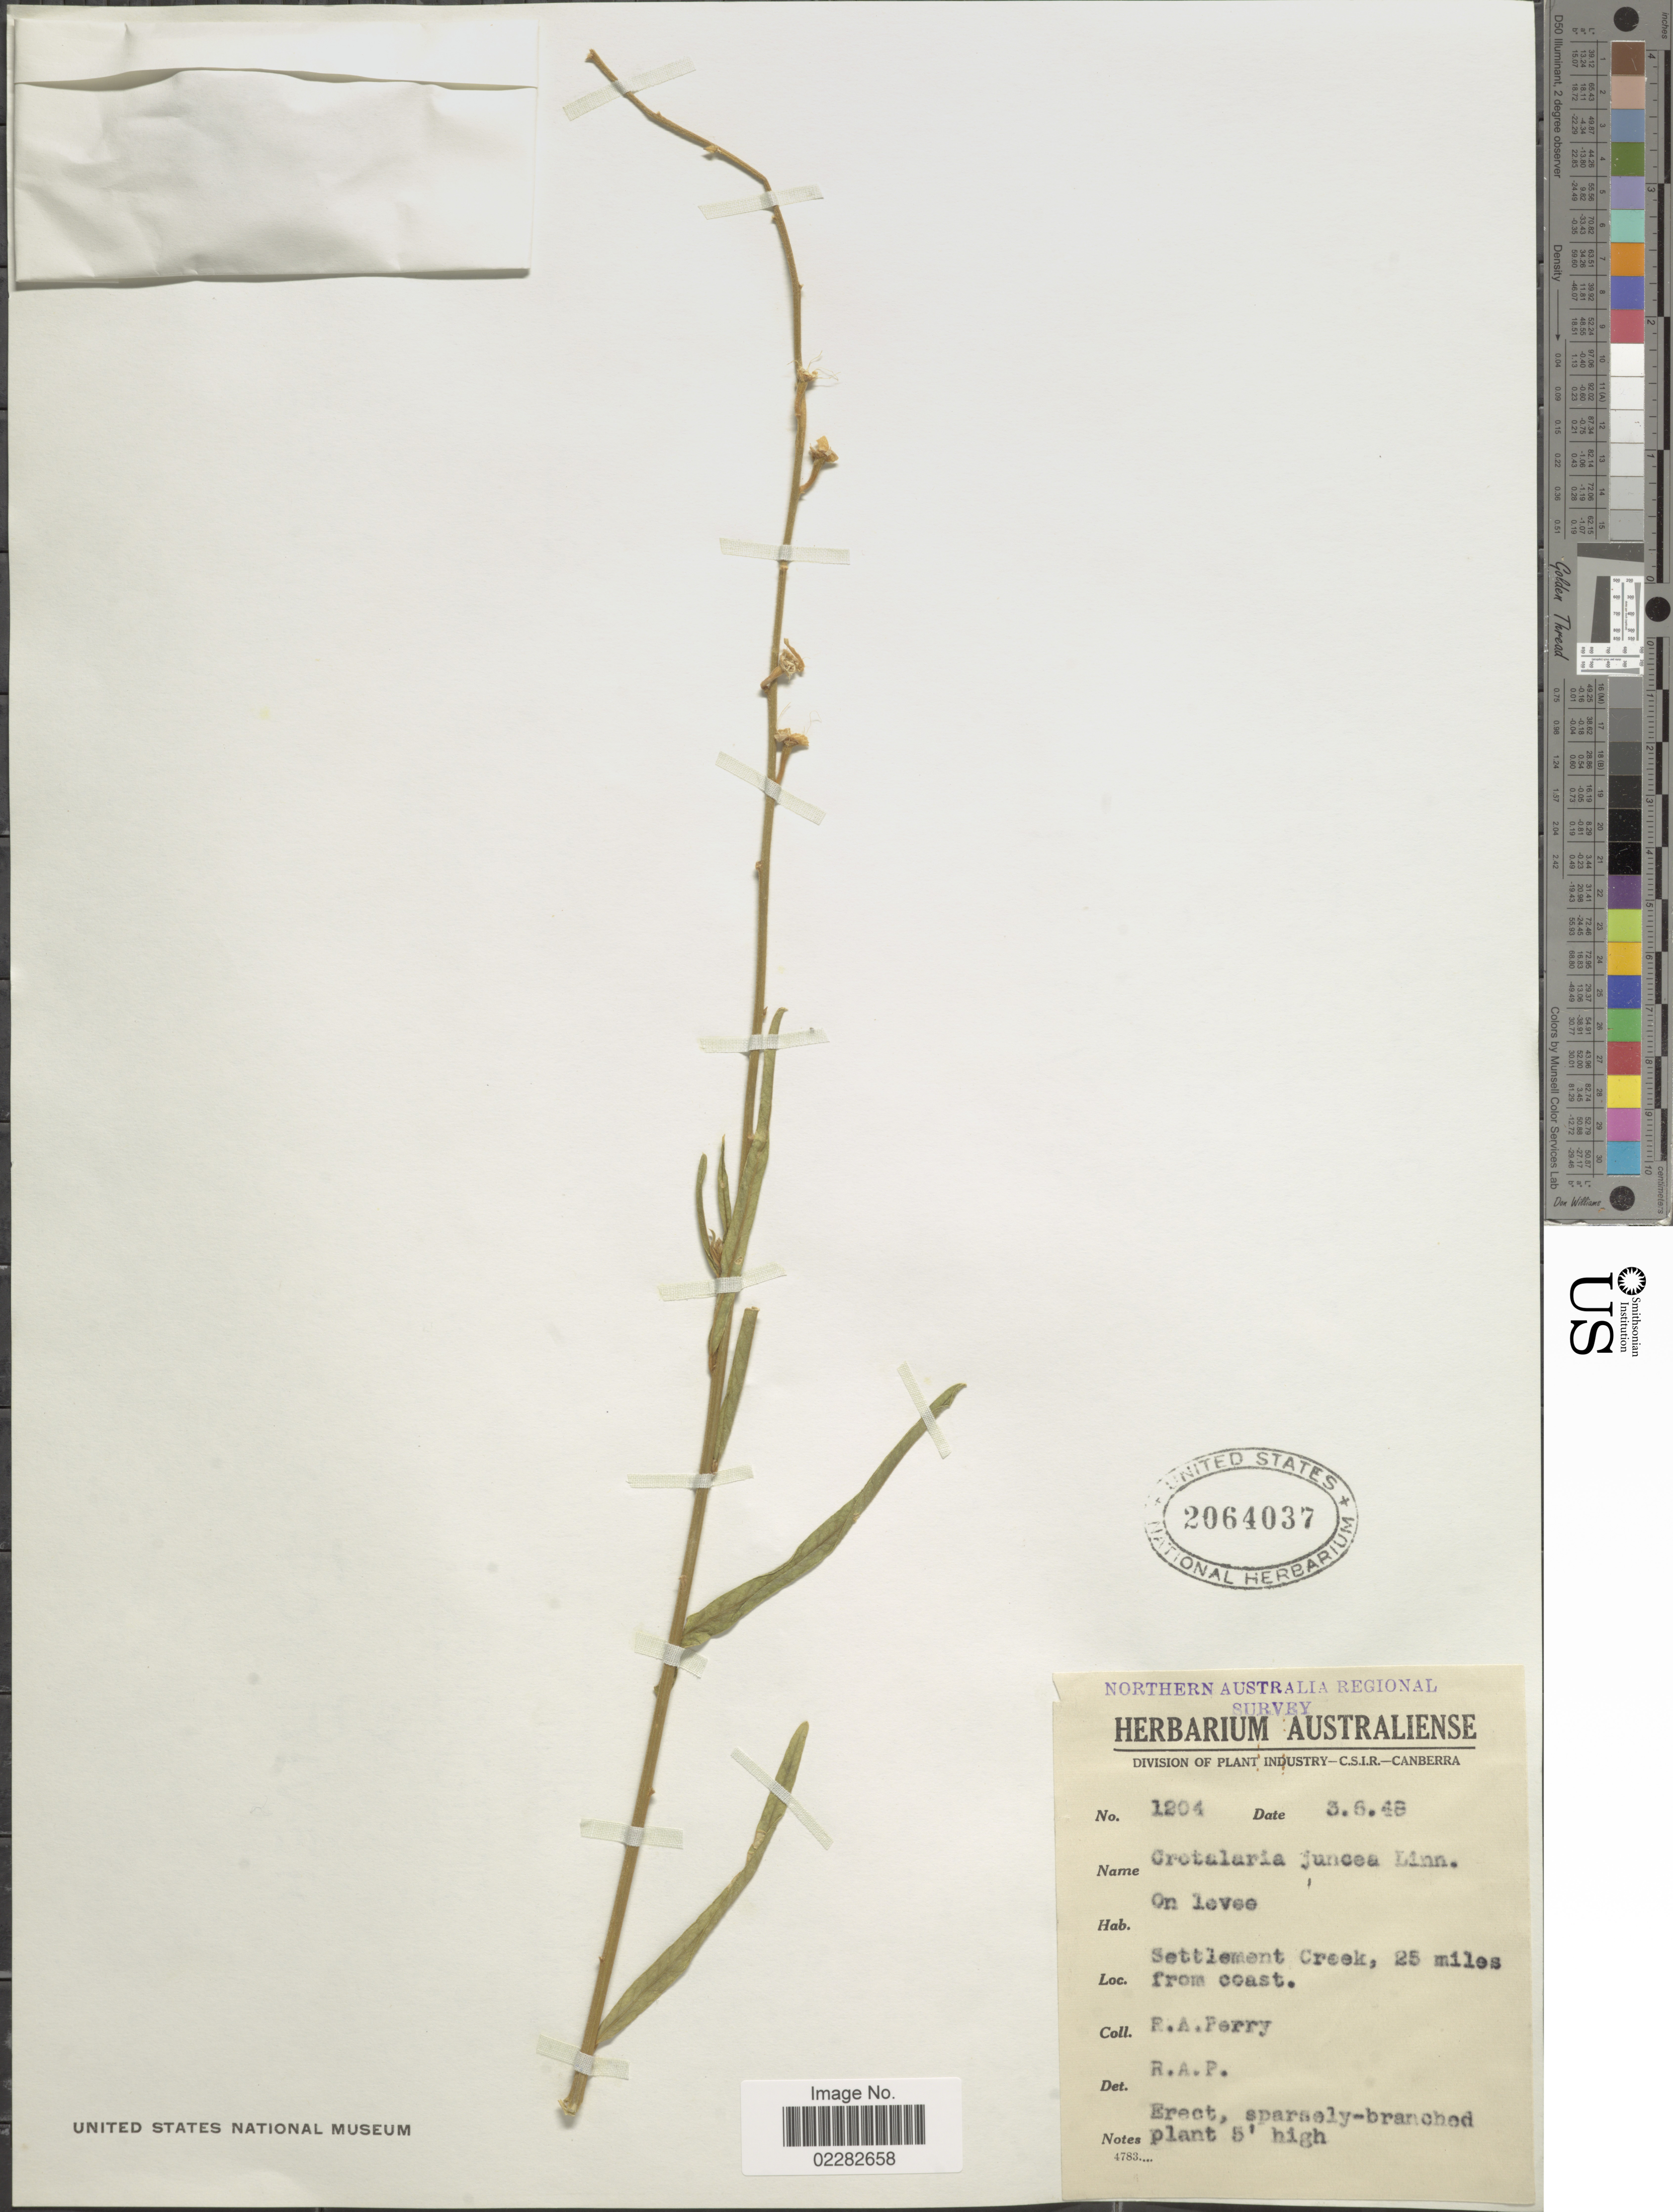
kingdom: Plantae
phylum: Tracheophyta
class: Magnoliopsida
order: Fabales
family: Fabaceae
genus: Crotalaria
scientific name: Crotalaria juncea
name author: L.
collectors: Perry, R. A.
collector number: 1204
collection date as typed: Transcribed d/m/y: 3/6/48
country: Australia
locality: Northern Australia, on leveen, Settlement Creek, 25 miles from coast.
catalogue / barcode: US 2064037